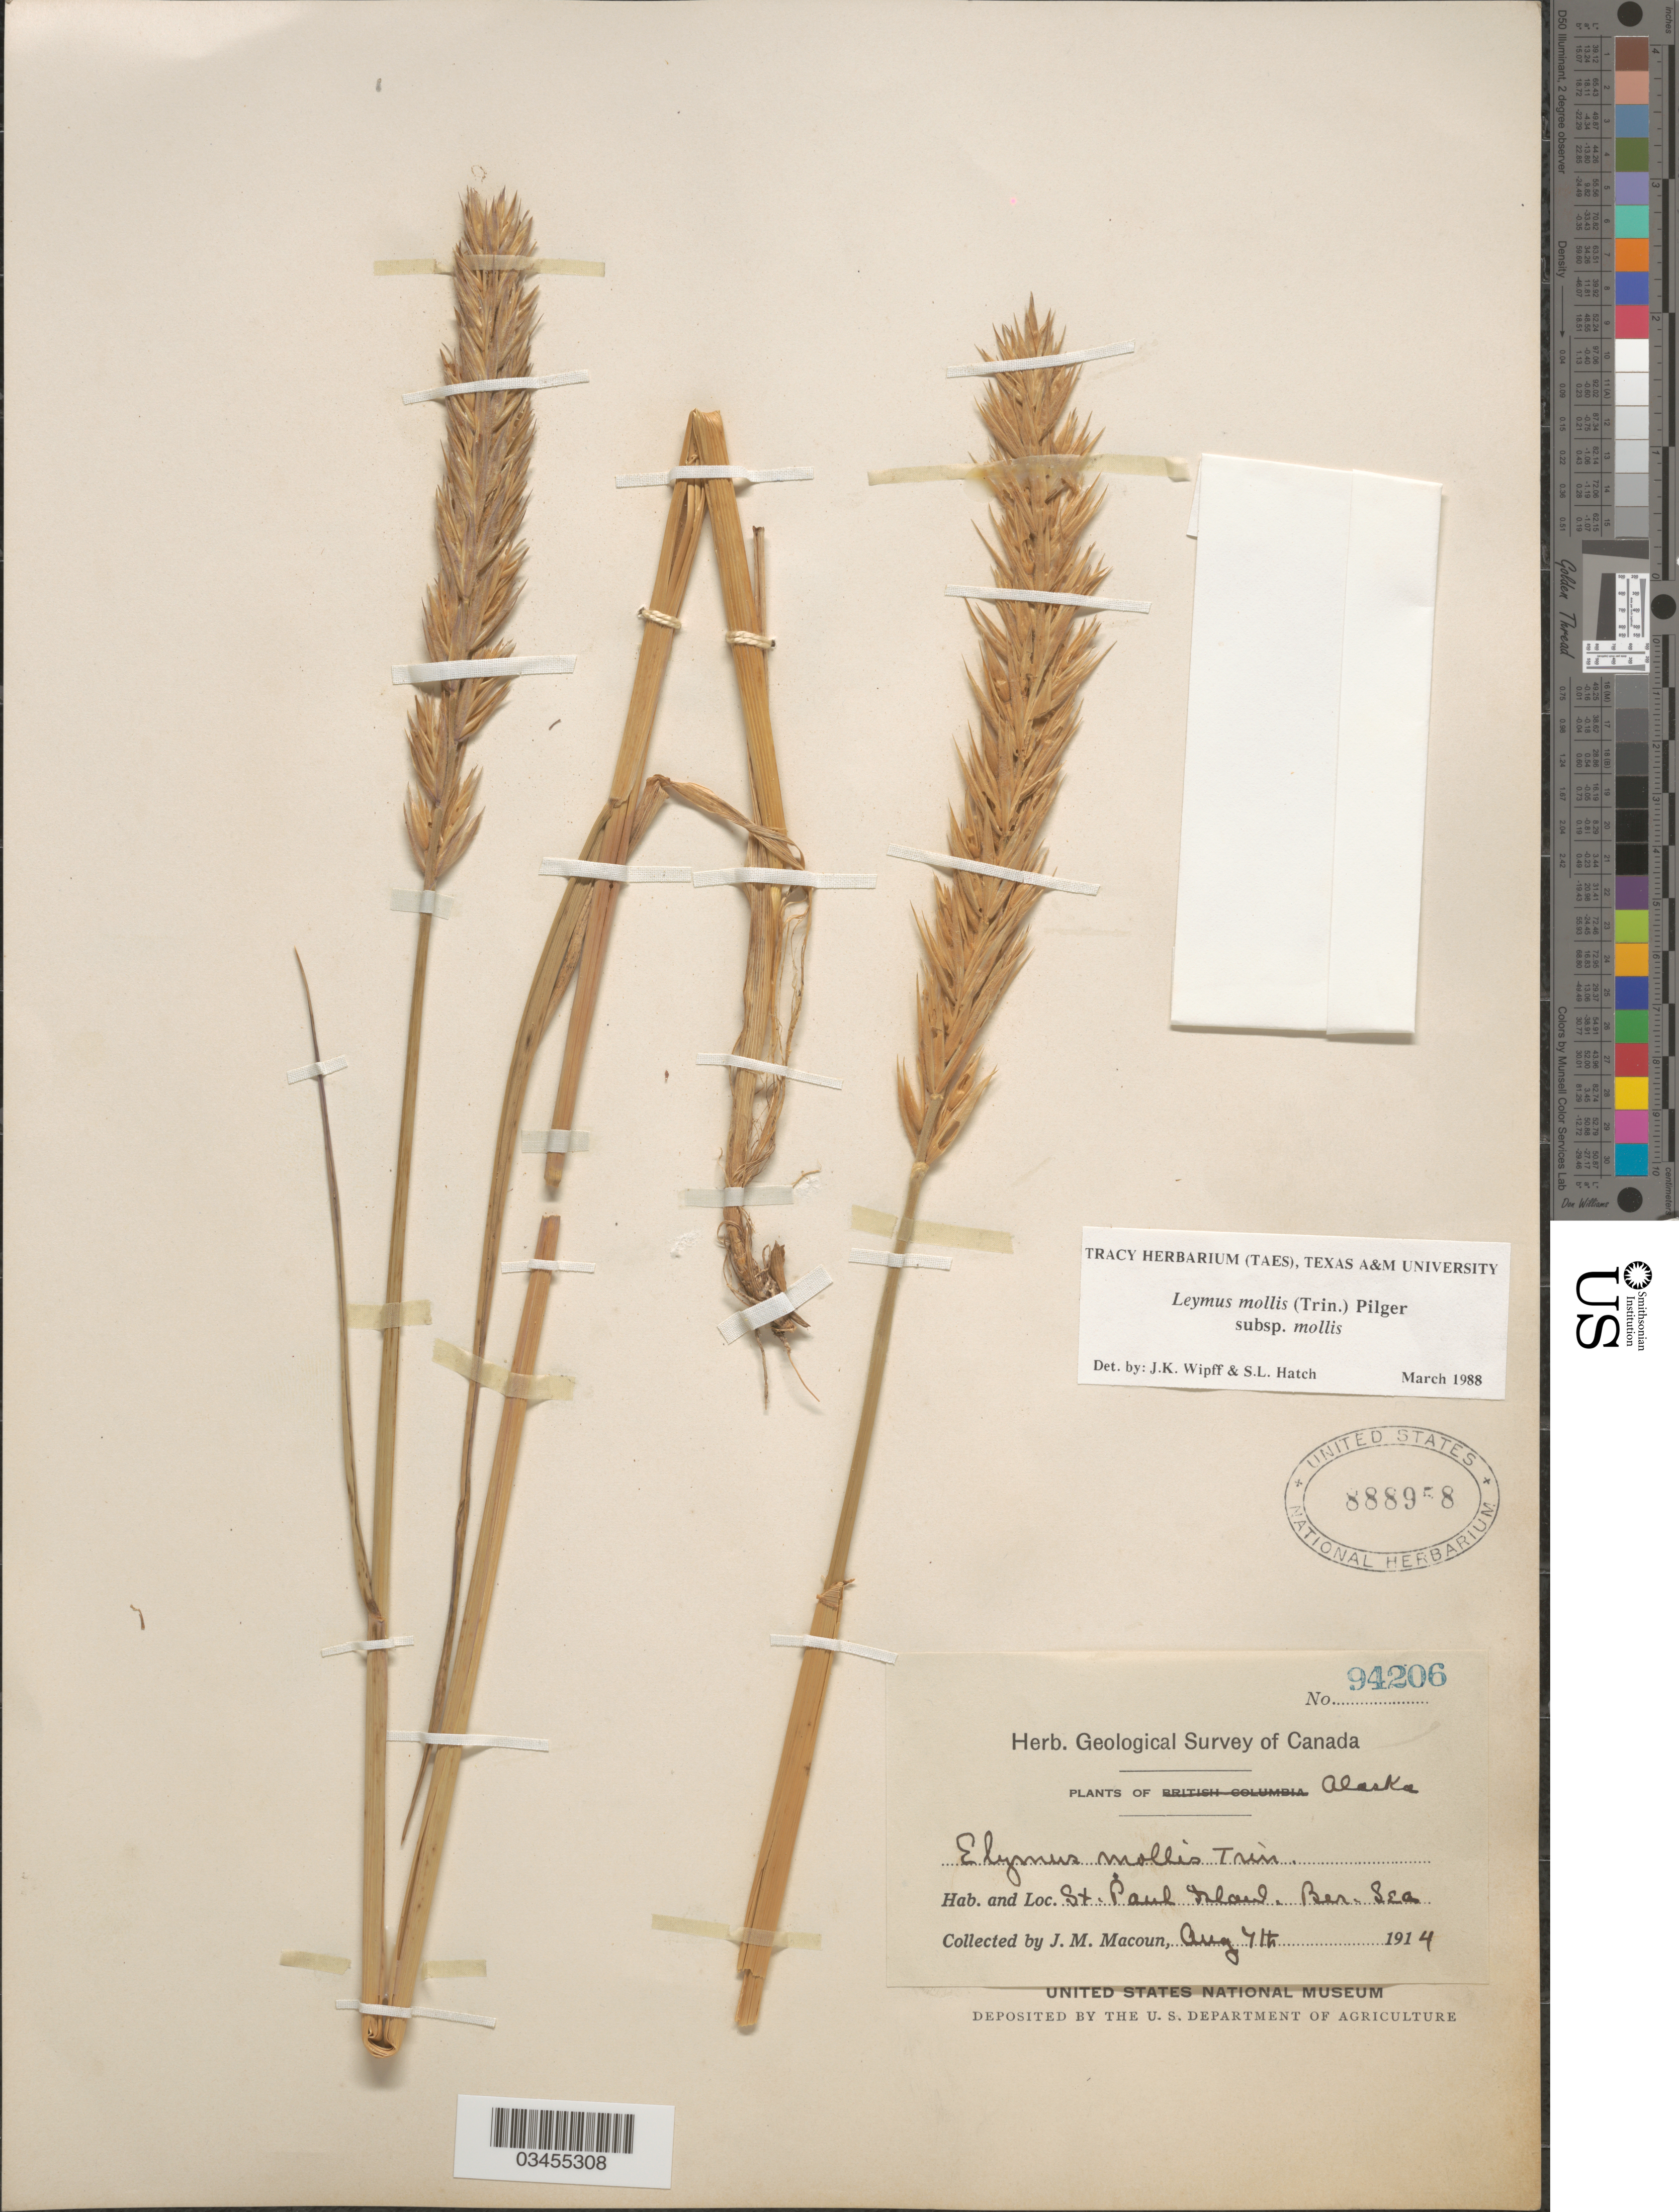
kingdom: Plantae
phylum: Tracheophyta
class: Liliopsida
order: Poales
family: Poaceae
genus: Leymus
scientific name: Leymus mollis subsp. mollis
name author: (Trin.) Pilg.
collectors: J. M. Macoun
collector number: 94206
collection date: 1914-08-07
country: United States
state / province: Alaska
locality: Geological Survey of Canada. St. Paul Island. Ber. Sea.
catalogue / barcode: US 888958